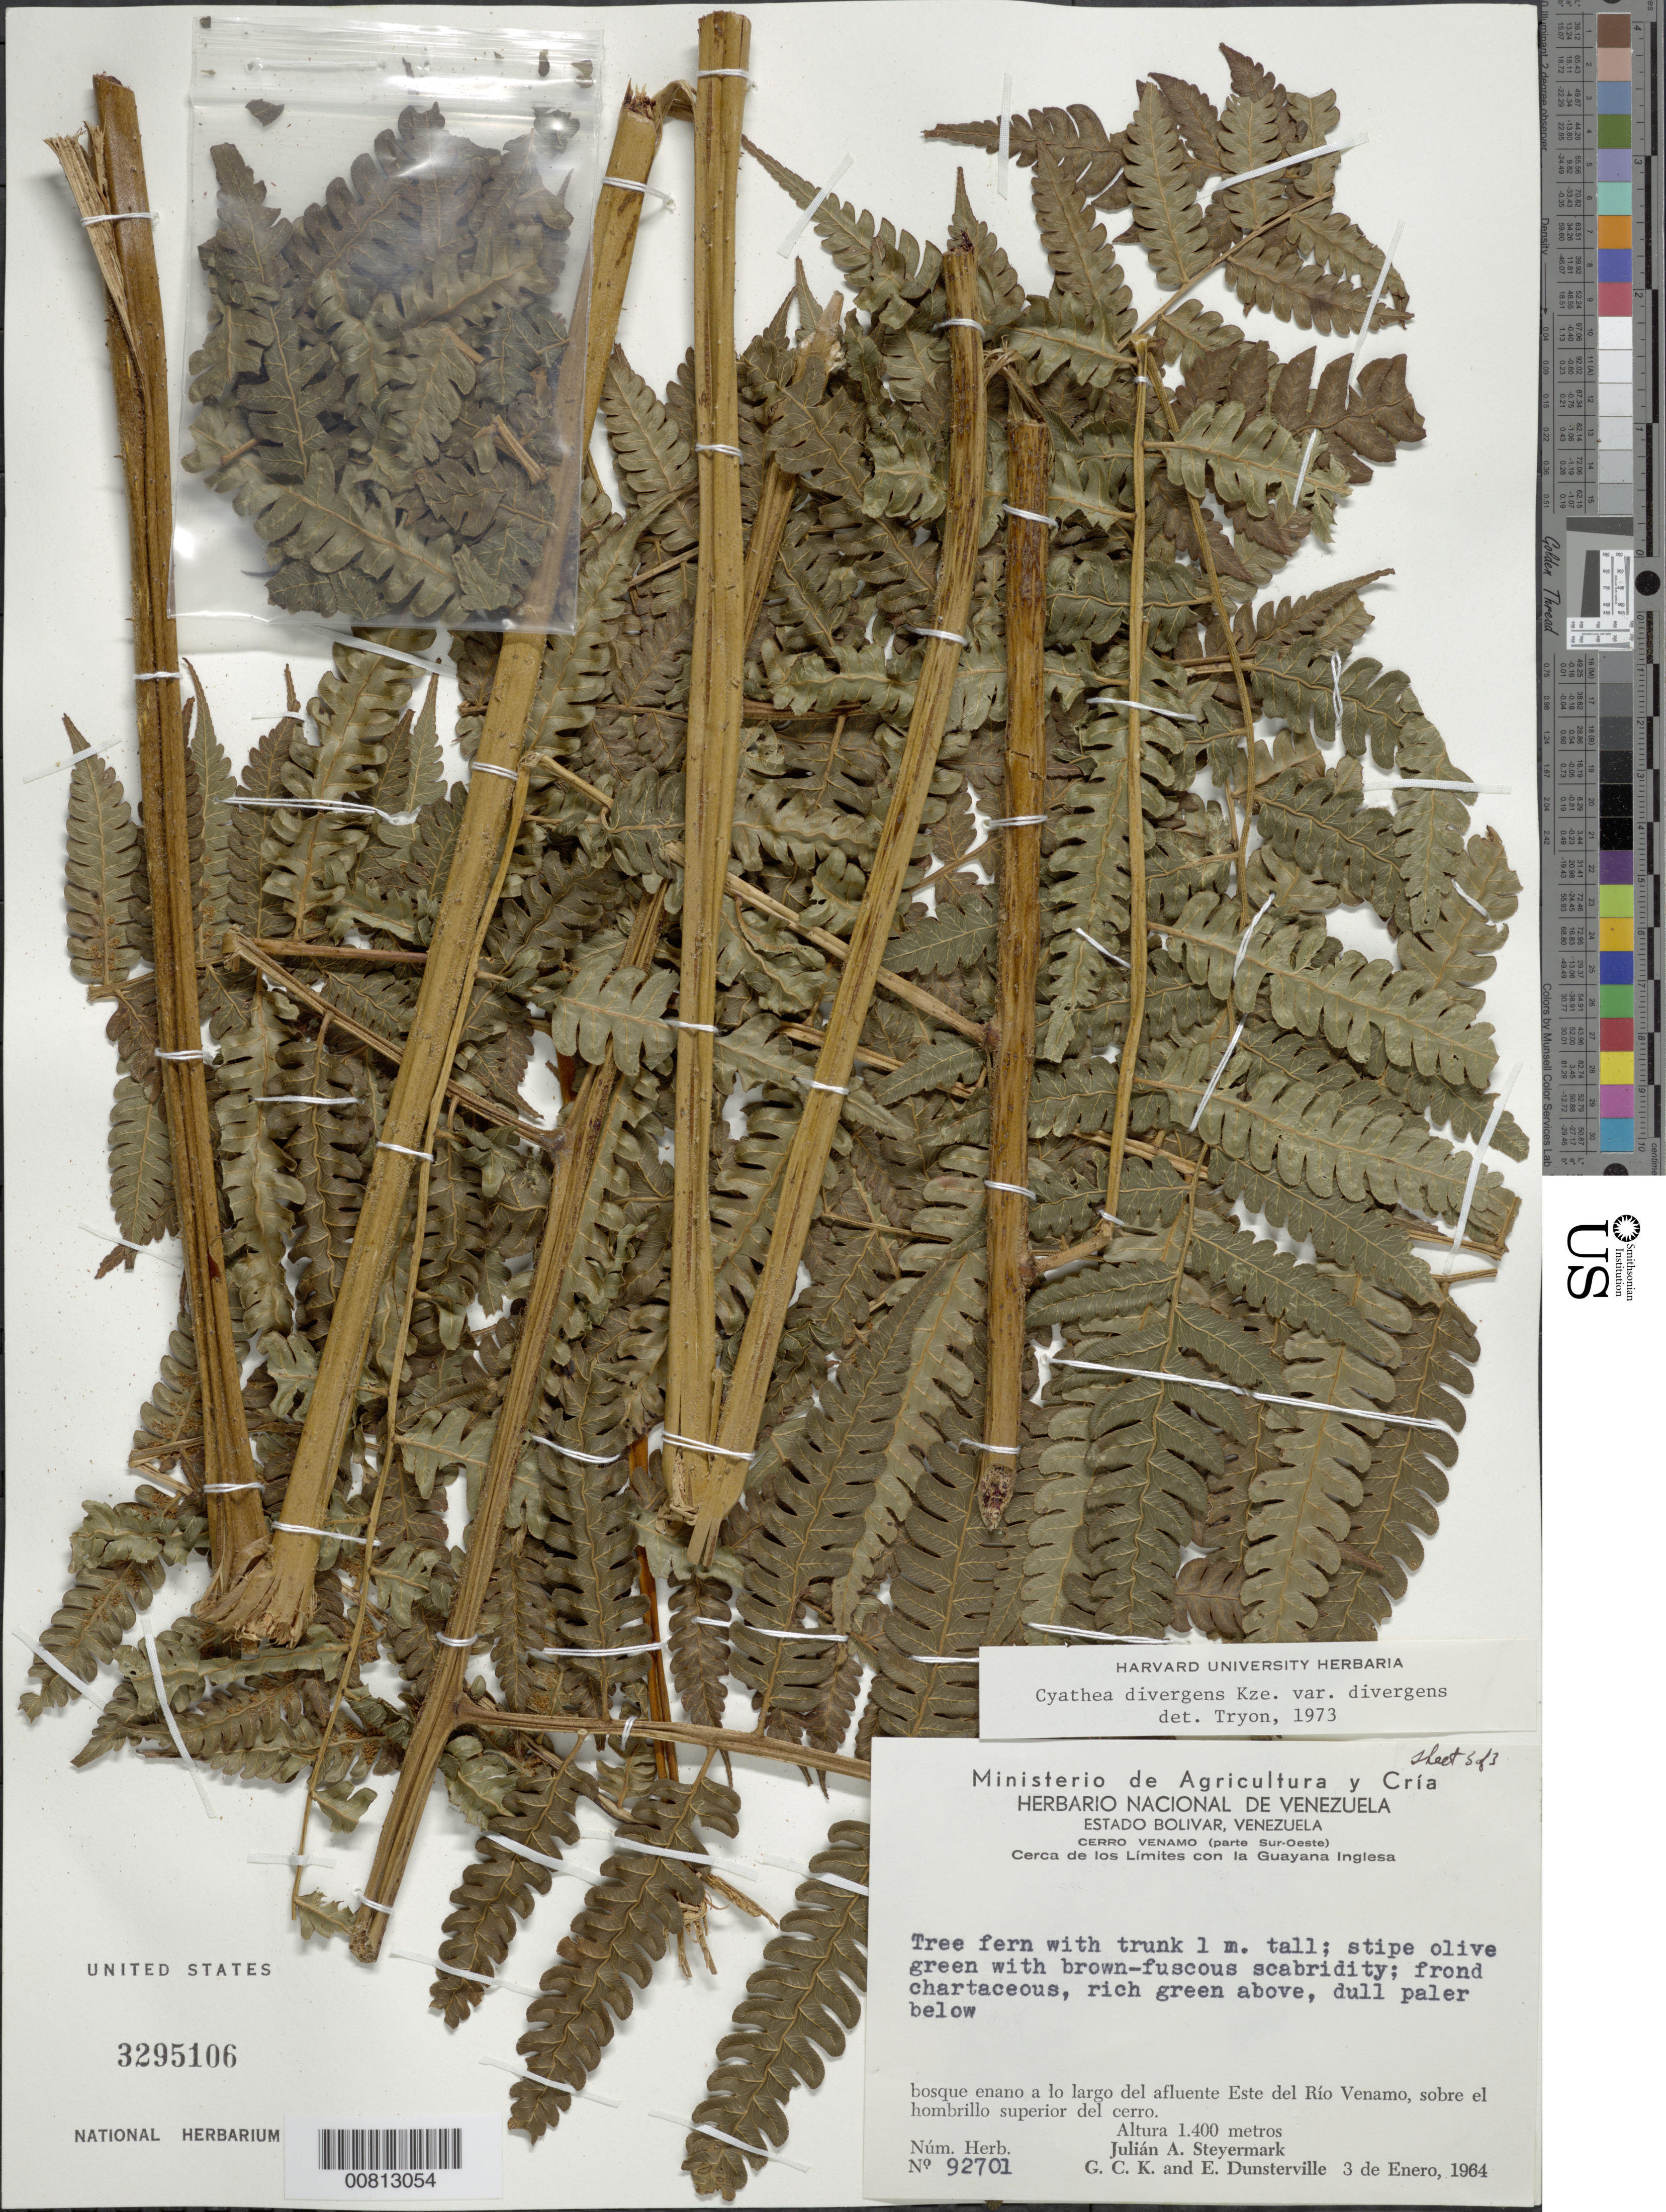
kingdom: Plantae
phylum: Tracheophyta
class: Polypodiopsida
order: Cyatheales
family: Cyatheaceae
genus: Cyathea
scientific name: Cyathea divergens var. divergens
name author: Kunze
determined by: Tryon, --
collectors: J. Steyermark, G. C. K. Dunsterville & E. Dunsterville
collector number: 92701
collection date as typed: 3-Jan-64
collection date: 1964-01-03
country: Venezuela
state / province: Bolívar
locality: Cerro Venamo, a lo largo del afluente Este del Río Venamo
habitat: Bosque enano a lo largo del rio, sobre el hombrillo superior del cerro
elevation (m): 1400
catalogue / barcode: US 3295106